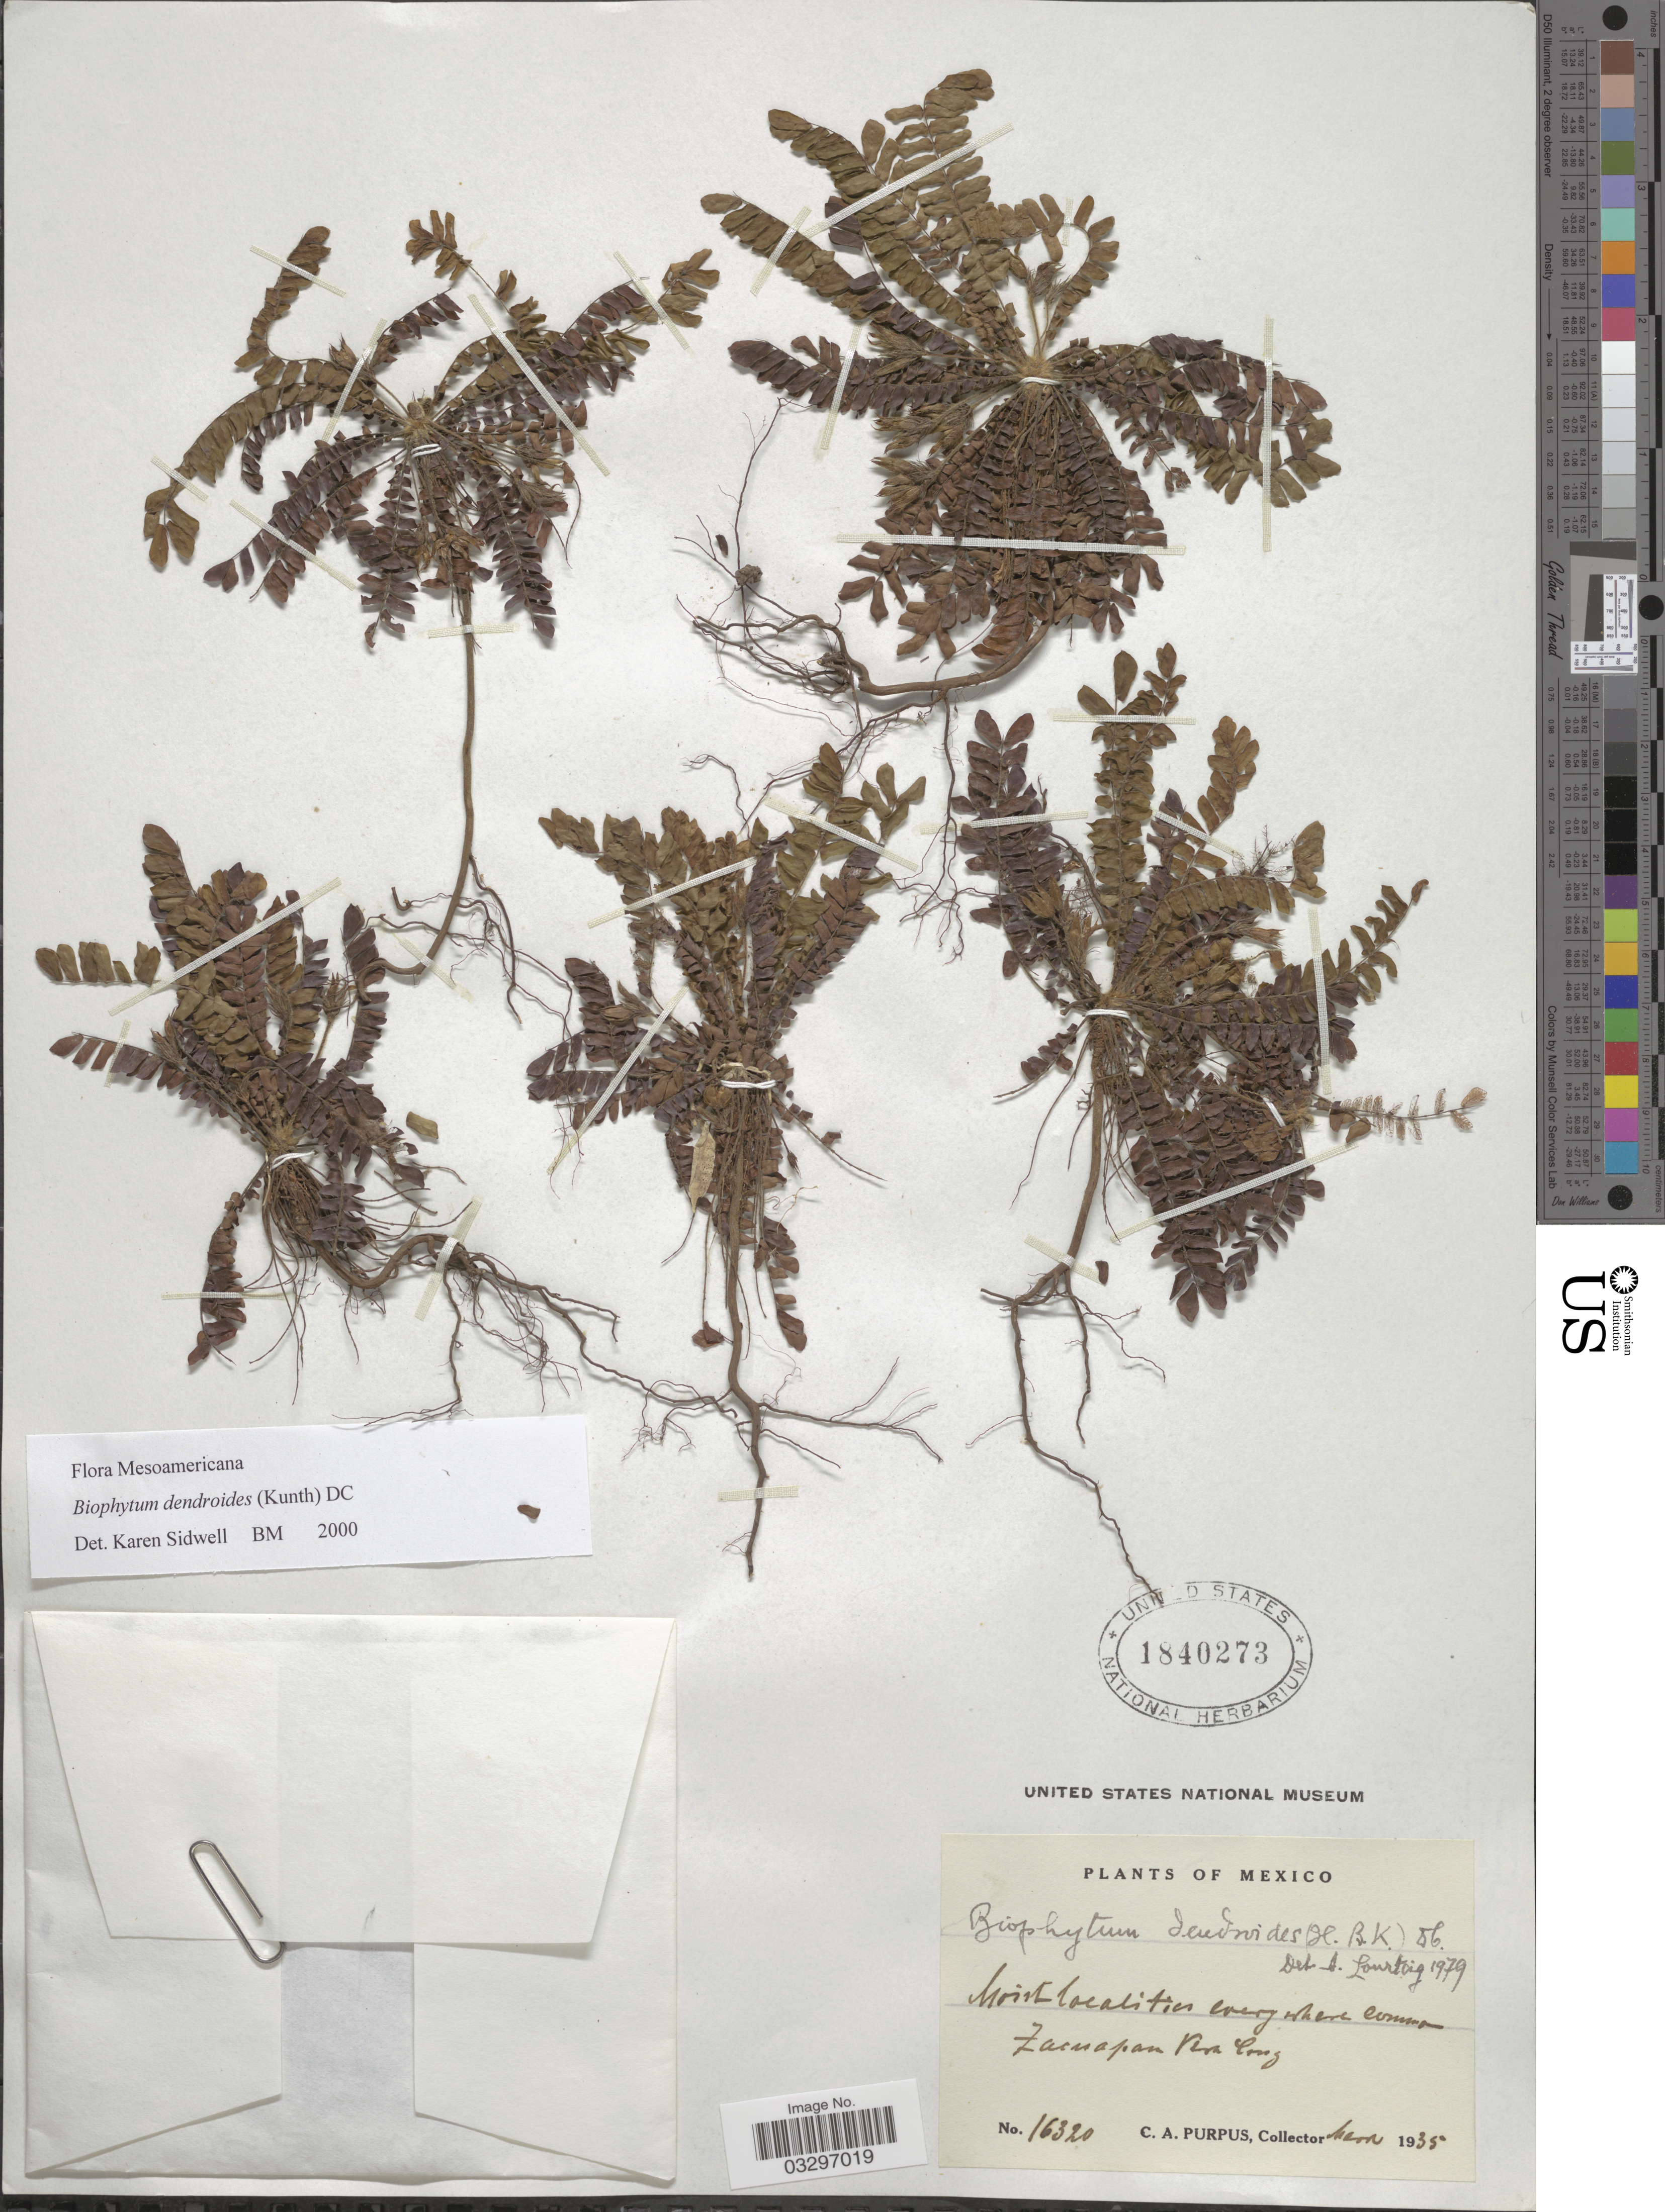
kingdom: Plantae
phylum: Tracheophyta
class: Magnoliopsida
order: Oxalidales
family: Oxalidaceae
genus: Biophytum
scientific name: Biophytum dendroides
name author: (Kunth) DC.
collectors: C. A. Purpus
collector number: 16320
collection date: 1935-02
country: Mexico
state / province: Veracruz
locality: Zacuapan Vera Cruz.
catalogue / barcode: US 1840273